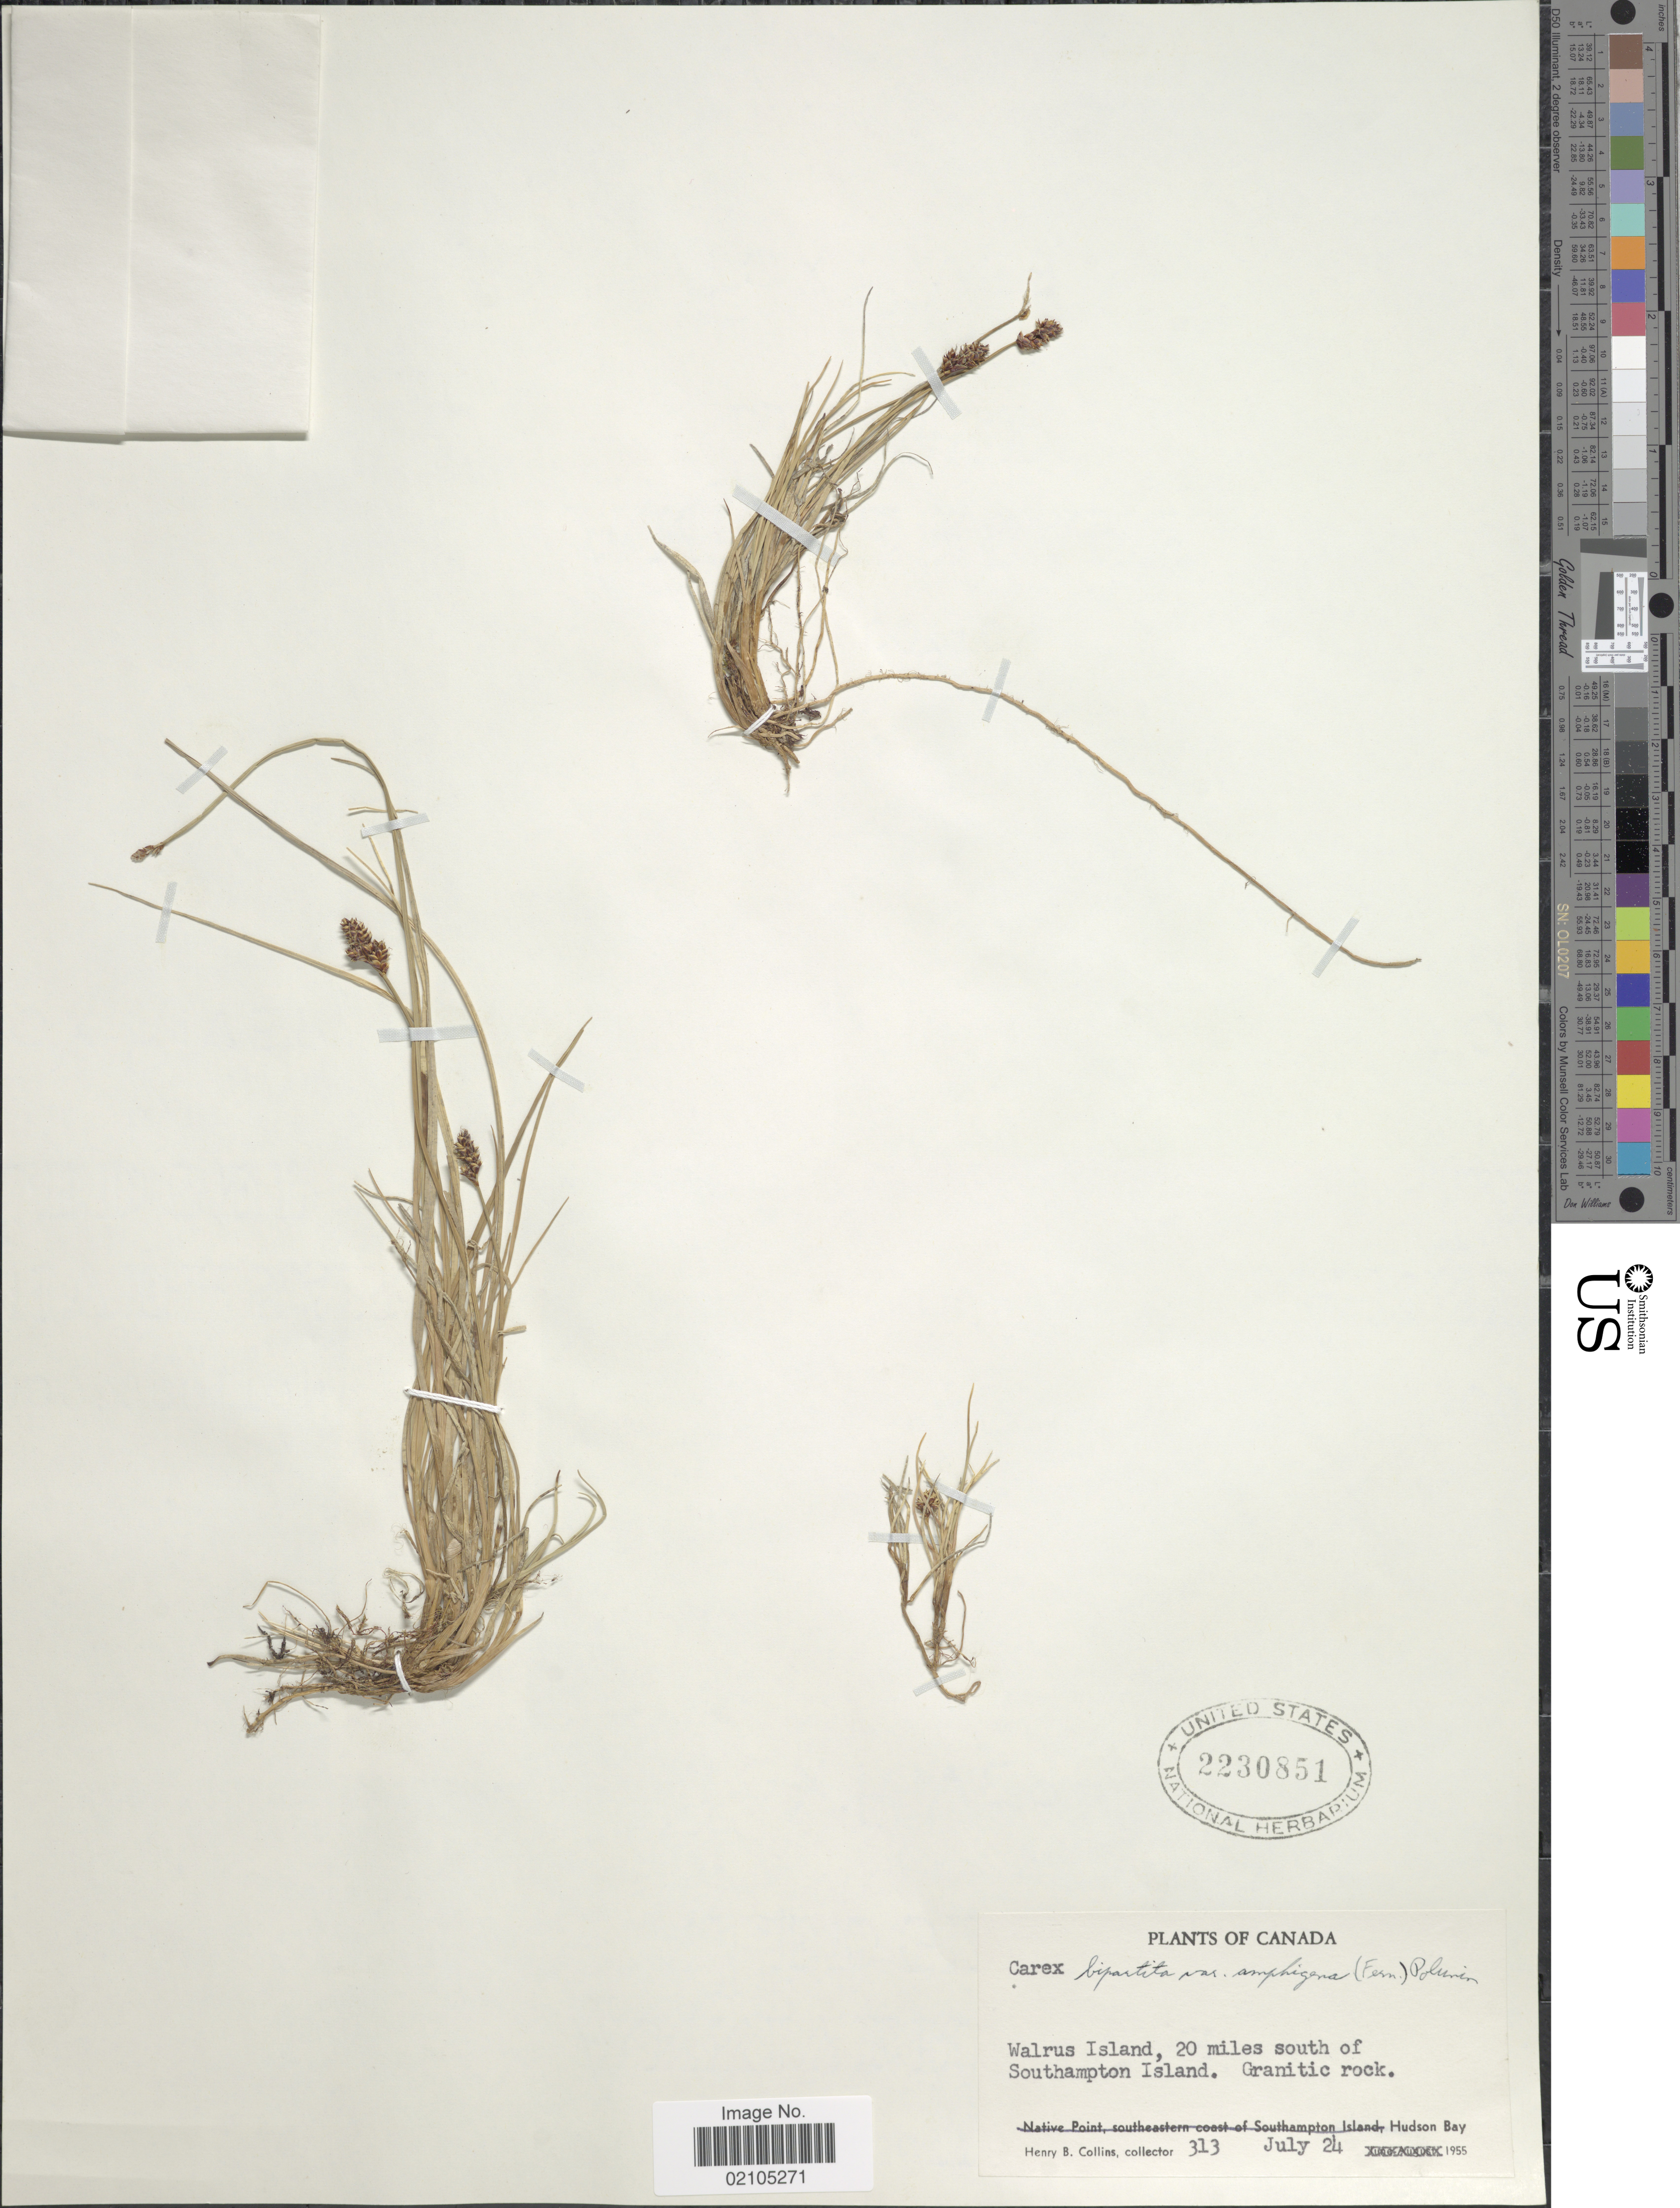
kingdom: Plantae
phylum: Tracheophyta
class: Liliopsida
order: Poales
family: Cyperaceae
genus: Carex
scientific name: Carex lachenalii subsp. lachenalii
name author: Schkuhr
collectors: H. Collins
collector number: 313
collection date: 1955-07-24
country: Canada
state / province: Nunavut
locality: Walrus Island, 20 miles south of Southampton Island. Hudson Bay.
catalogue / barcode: US 2230851